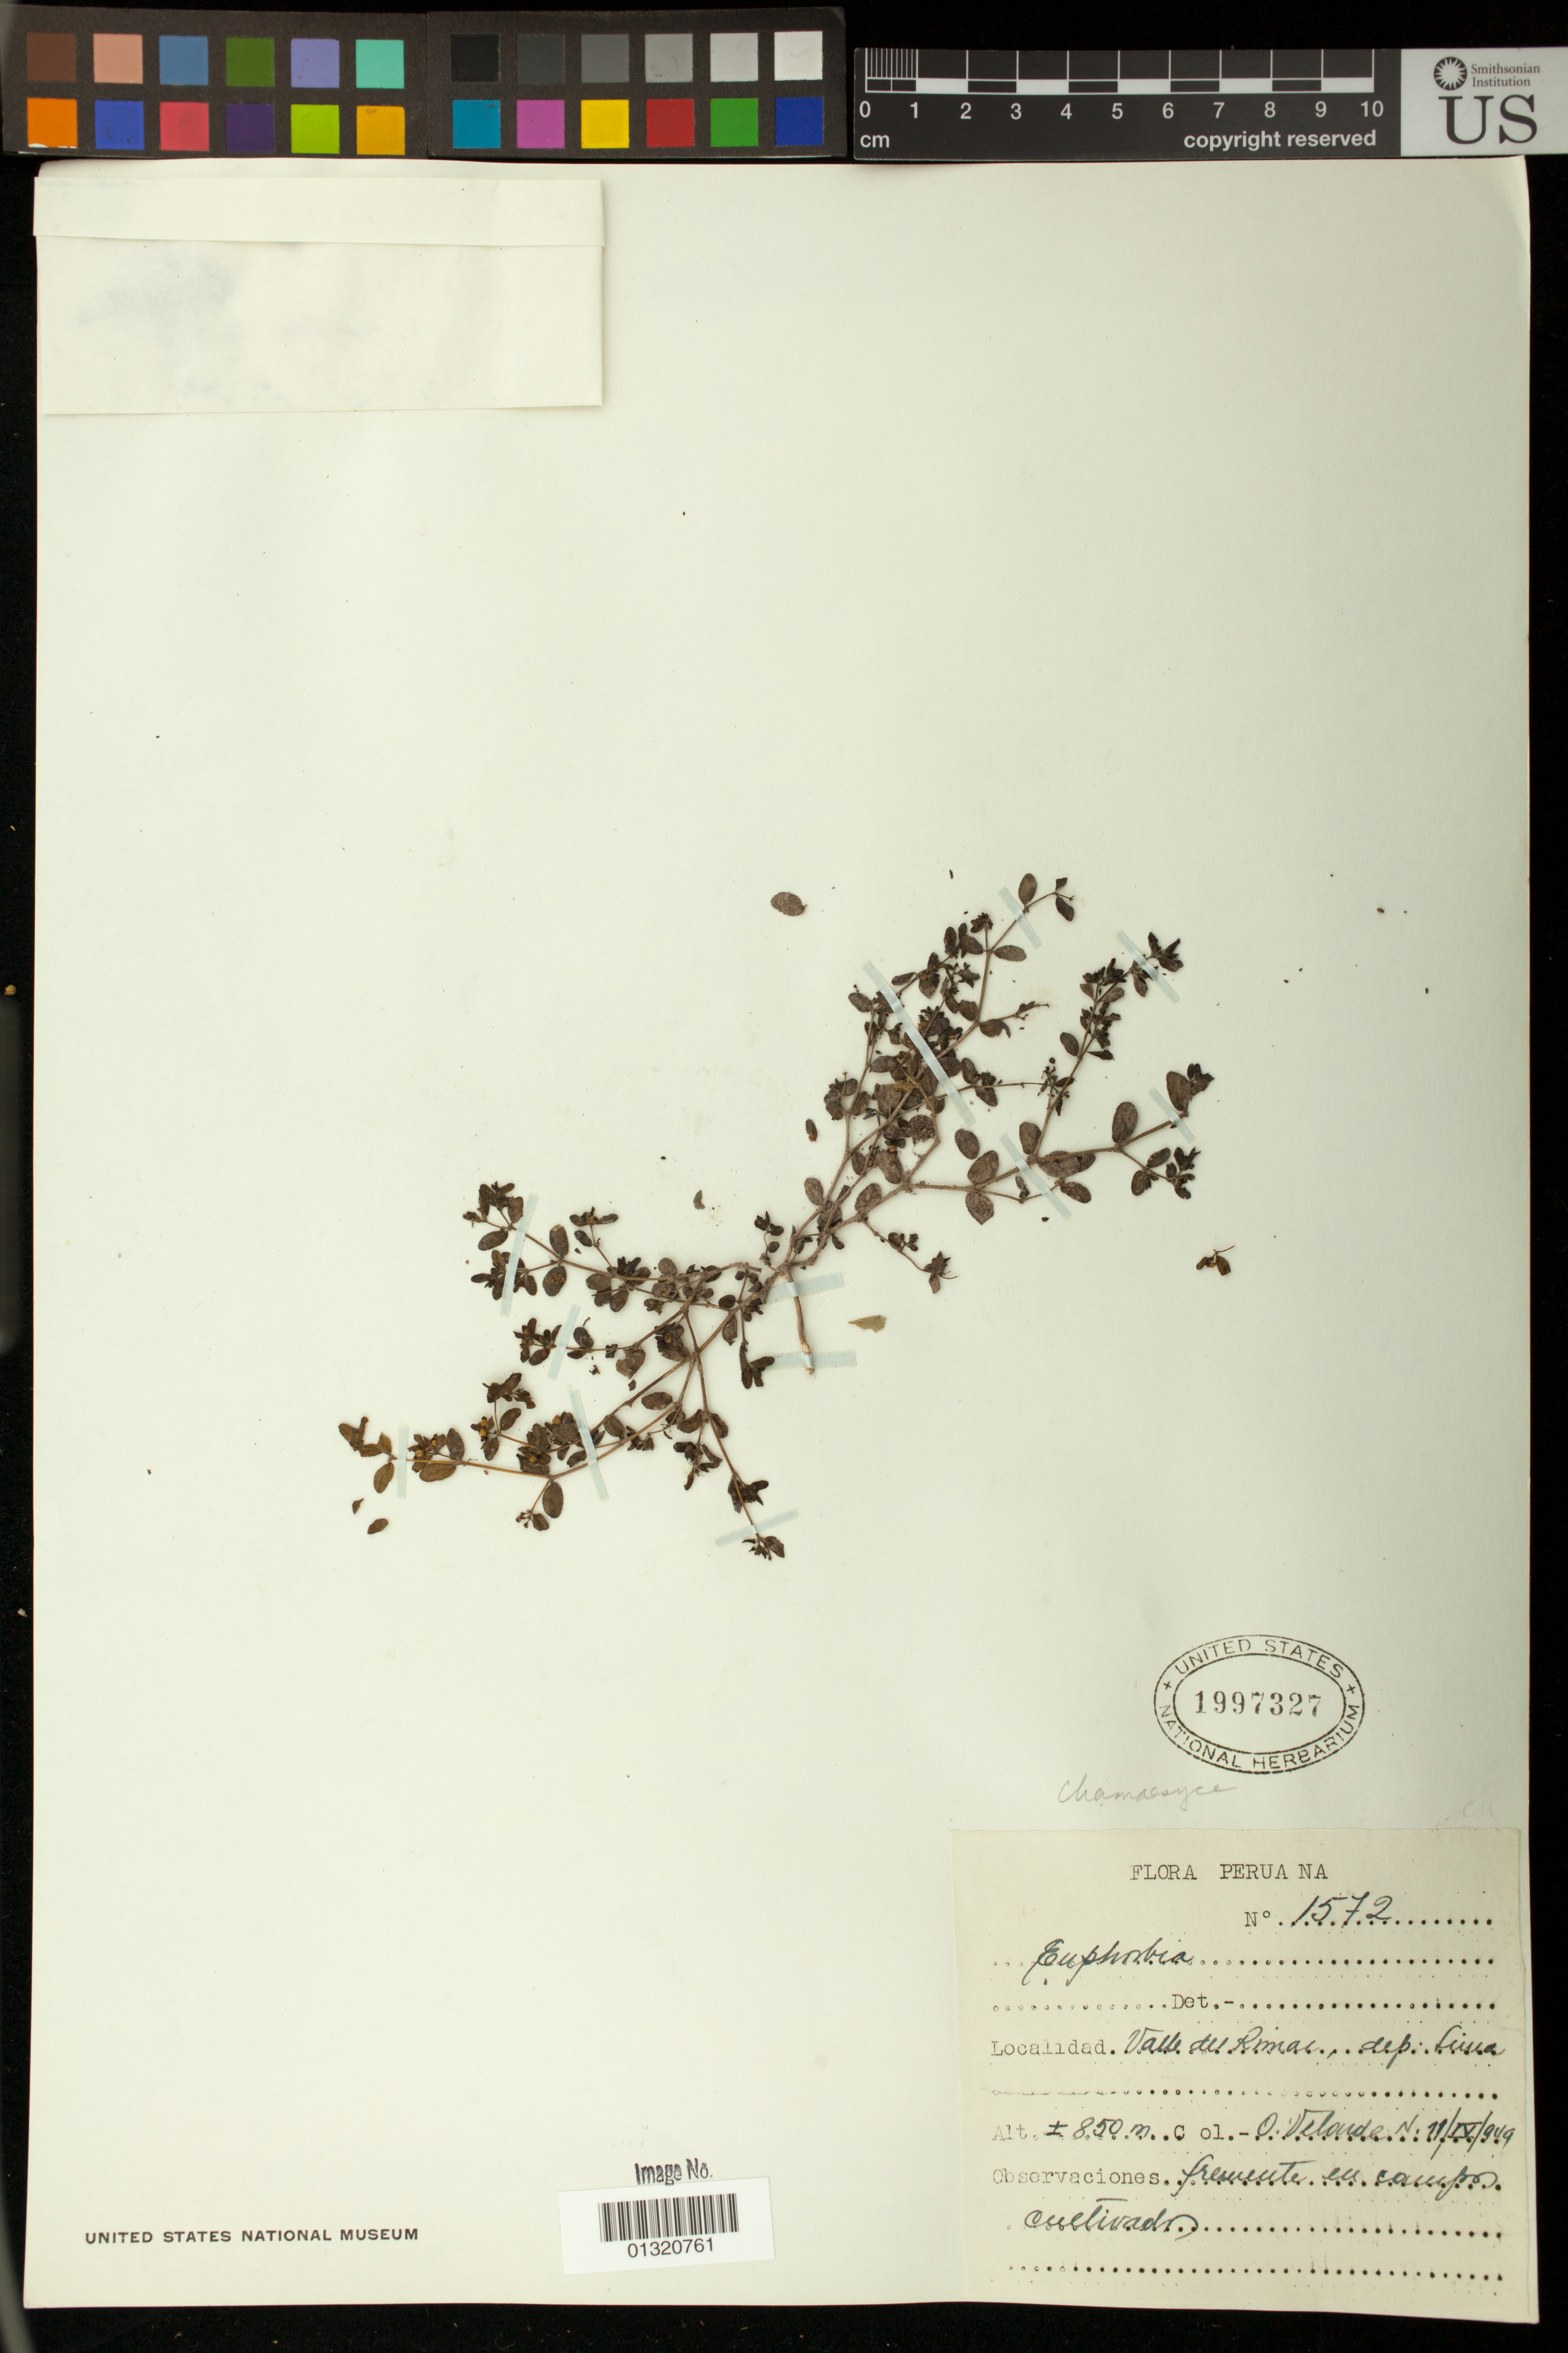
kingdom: Plantae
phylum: Tracheophyta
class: Magnoliopsida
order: Malpighiales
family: Euphorbiaceae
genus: Euphorbia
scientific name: Euphorbia sp.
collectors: O. Velarde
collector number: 1572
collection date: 1949-04-11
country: Peru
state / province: Lima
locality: Valle du Rimac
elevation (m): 850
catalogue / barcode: US 1997327